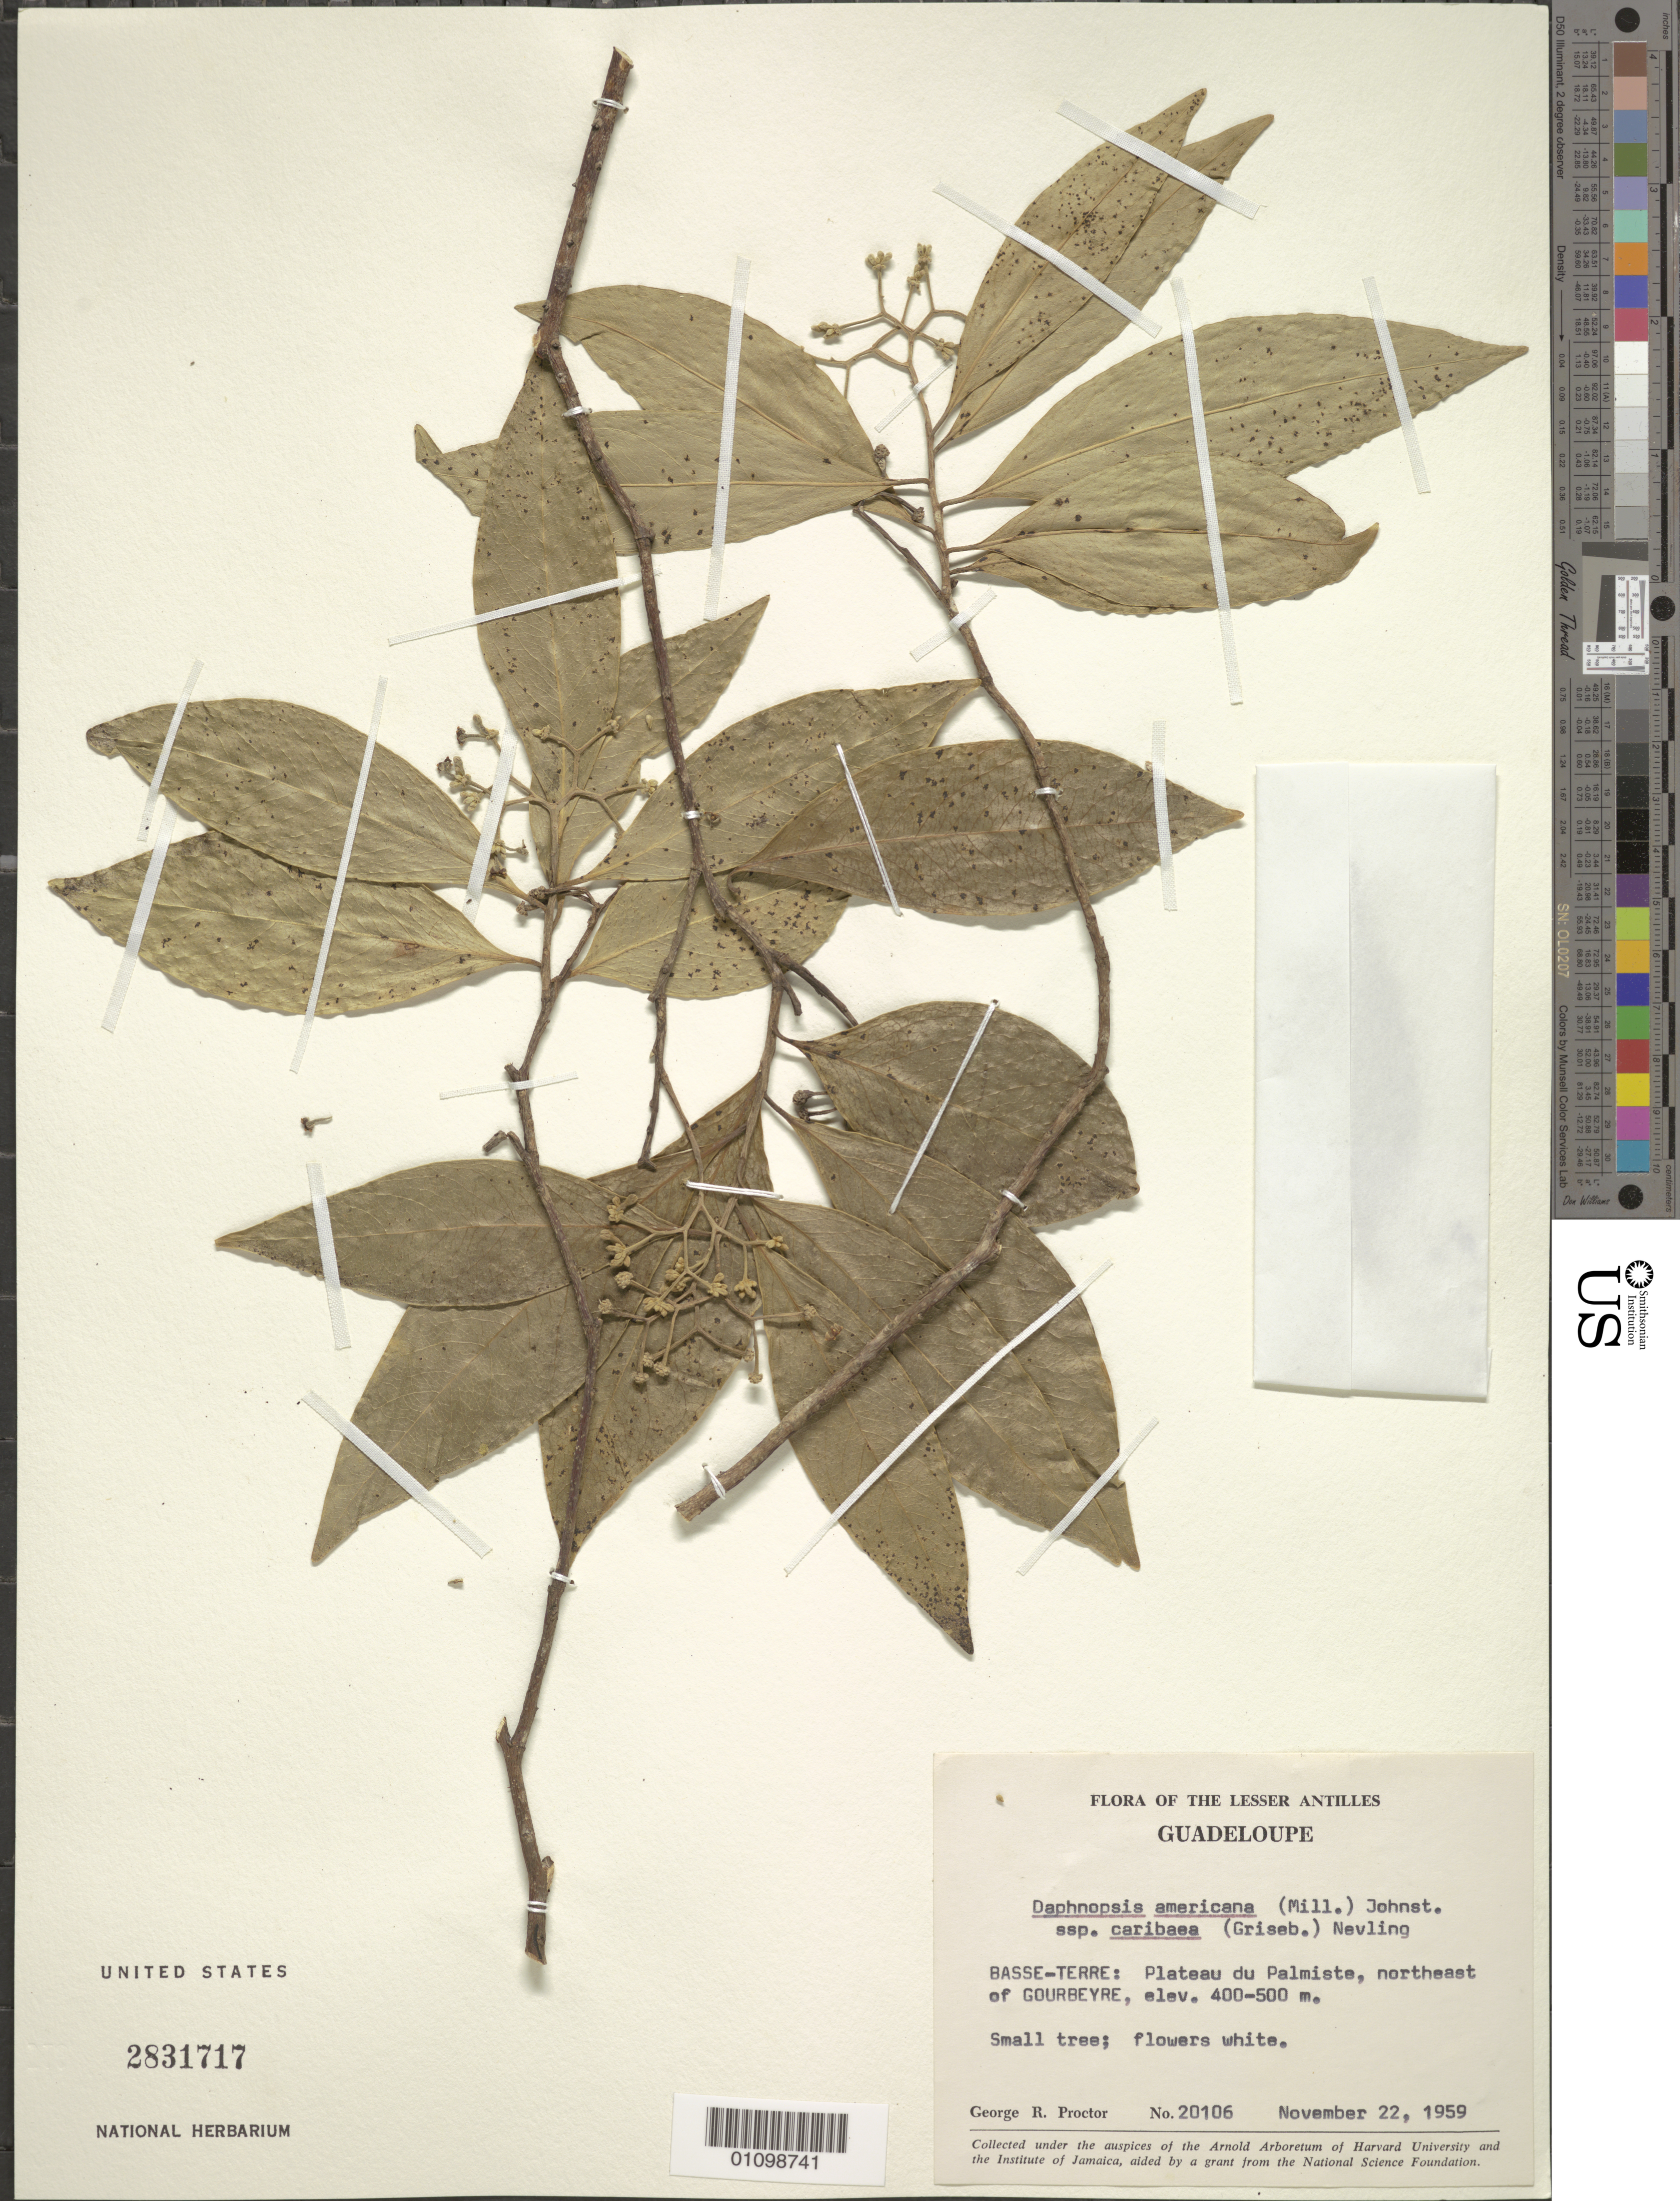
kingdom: Plantae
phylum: Tracheophyta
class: Magnoliopsida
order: Malvales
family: Thymelaeaceae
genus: Daphnopsis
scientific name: Daphnopsis americana subsp. caribaea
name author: (Griseb.) Nevling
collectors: G. R. Proctor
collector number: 20106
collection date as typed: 22 Nov 1959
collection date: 1959-11-22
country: Guadeloupe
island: Basse Terre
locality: Plateau du Palmista, NE of Gourbeyre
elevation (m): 400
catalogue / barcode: US 2831717